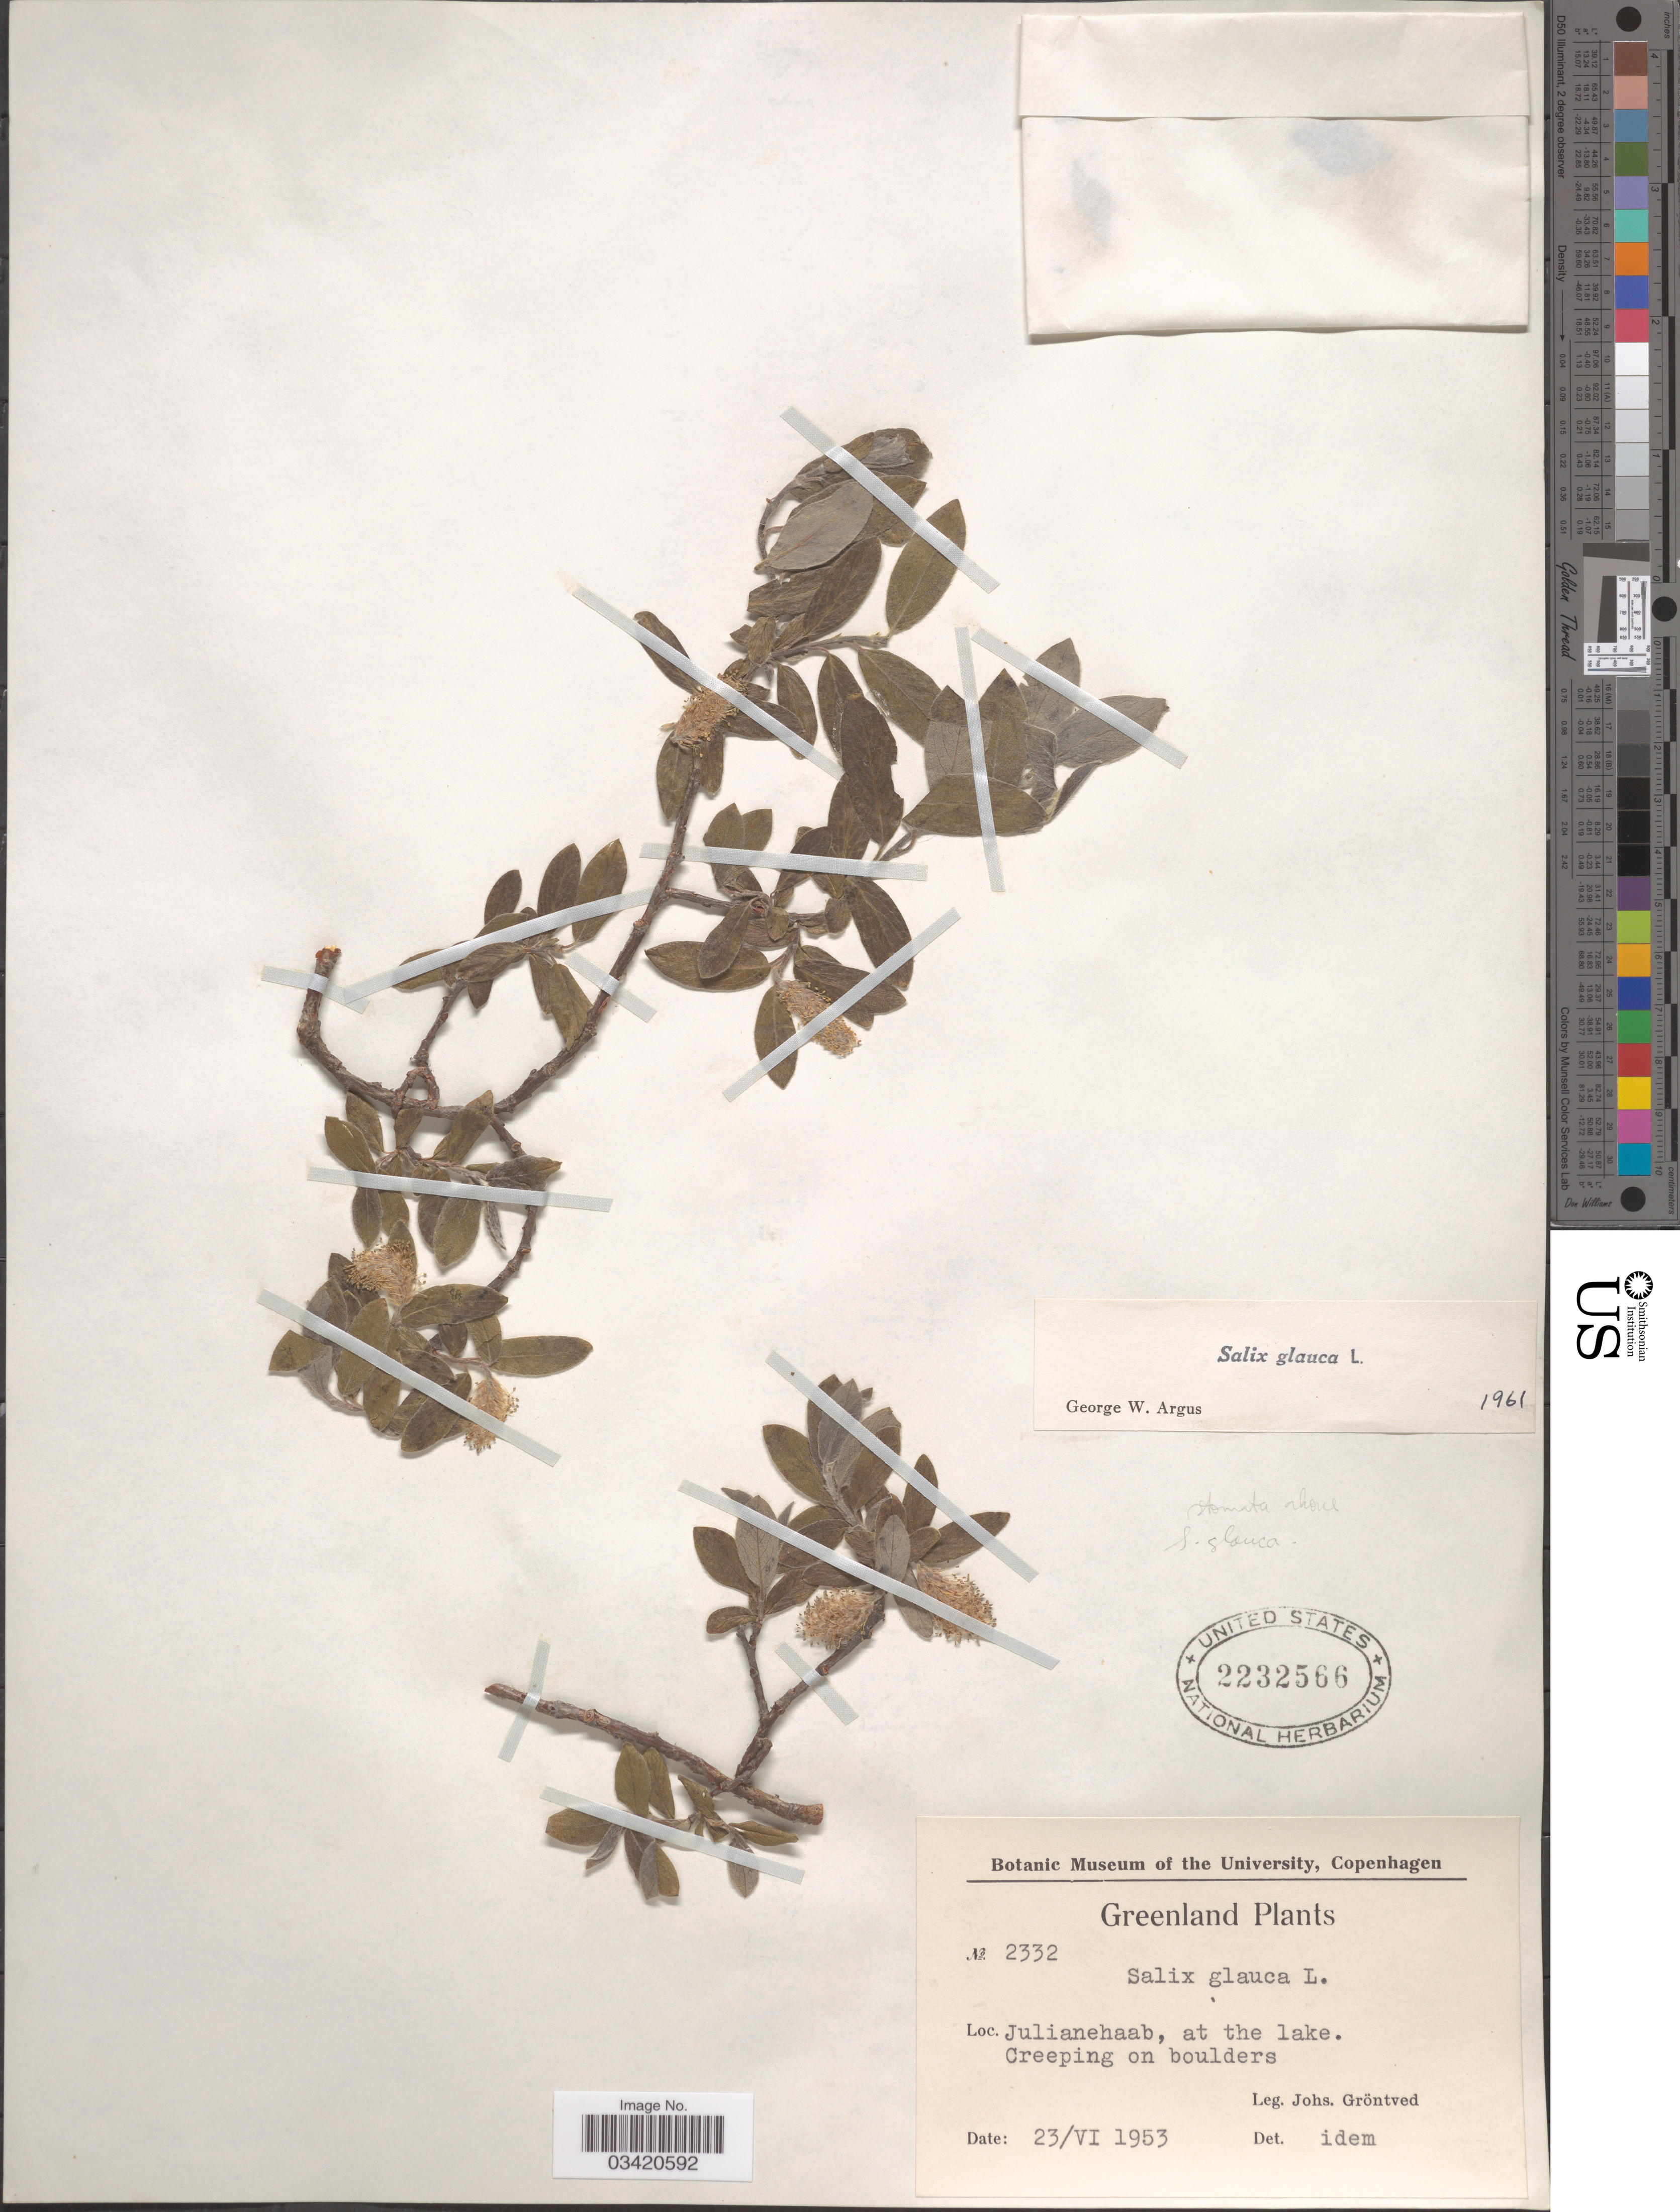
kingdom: Plantae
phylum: Tracheophyta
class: Magnoliopsida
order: Malpighiales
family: Salicaceae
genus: Salix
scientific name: Salix glauca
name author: L.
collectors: J. Gröntved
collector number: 2332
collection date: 1953-06-23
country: Greenland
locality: Julianehaab, at the lake.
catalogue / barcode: US 2232566